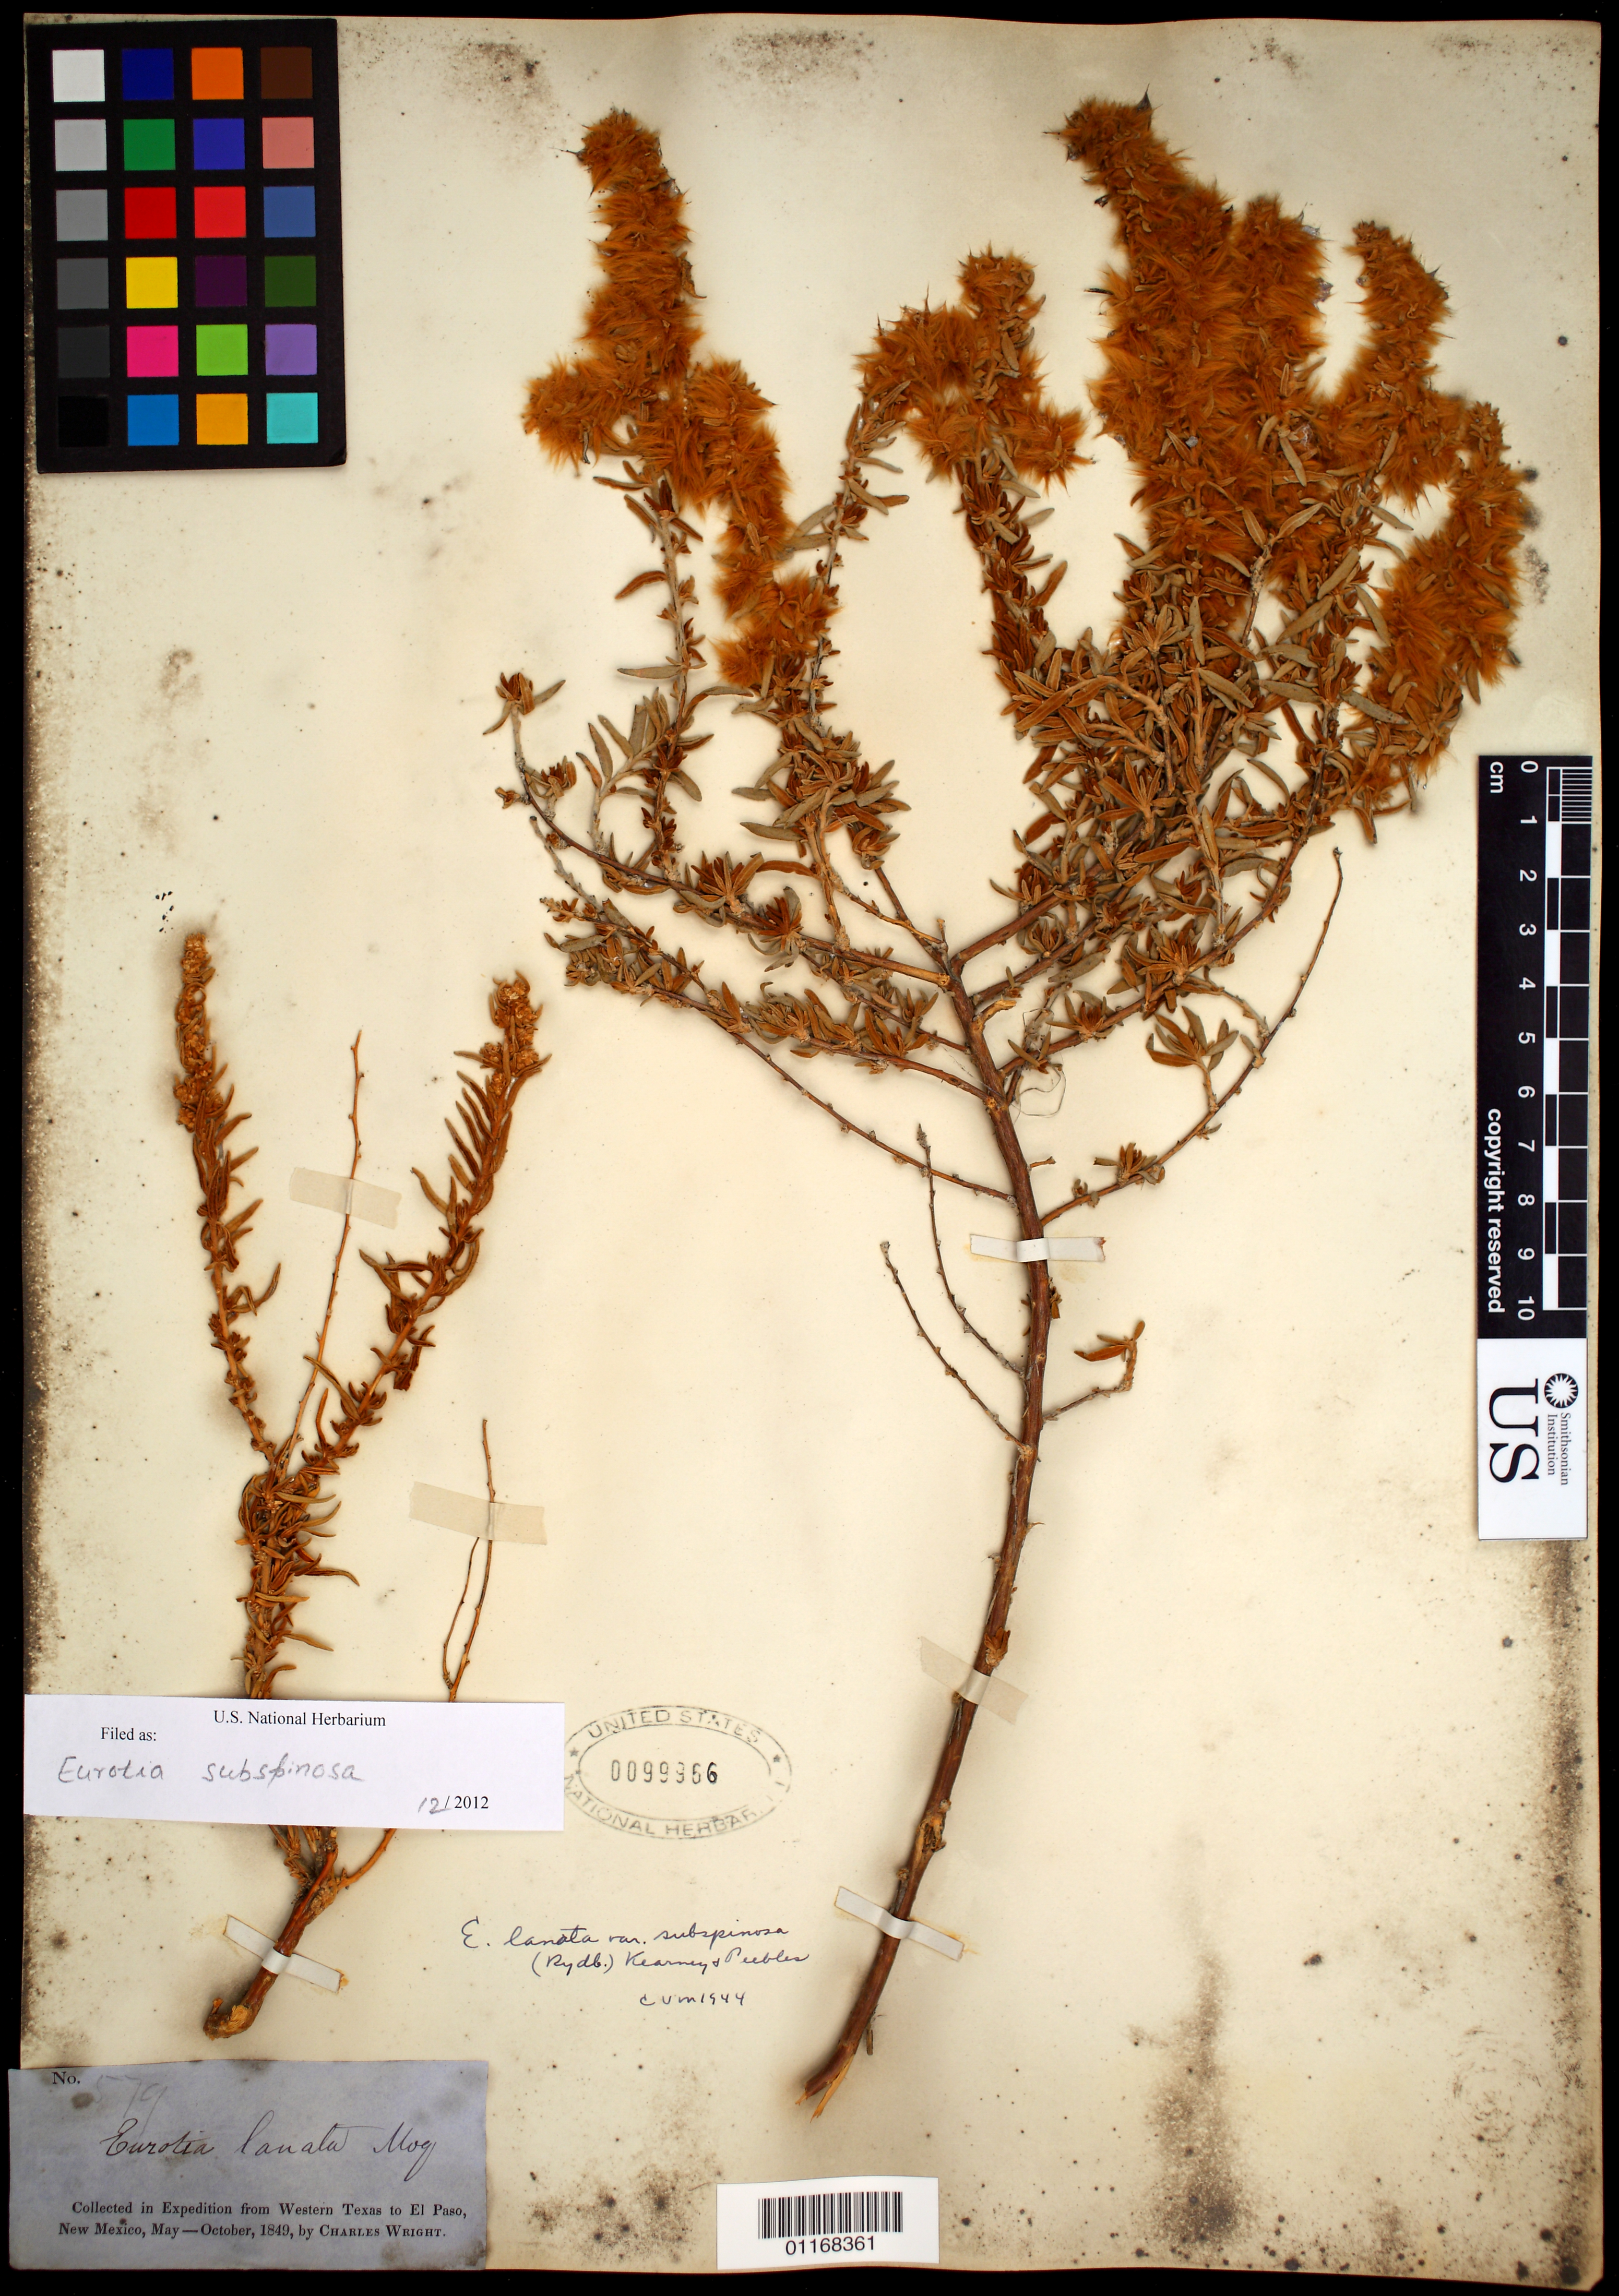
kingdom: Plantae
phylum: Tracheophyta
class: Magnoliopsida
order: Caryophyllales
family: Amaranthaceae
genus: Krascheninnikovia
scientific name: Krascheninnikovia lanata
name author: (Pursh) A. Meeuse & A.Smit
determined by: U.S. National Herbarium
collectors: C. Wright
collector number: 579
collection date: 1849-05/1849-10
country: United States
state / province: New Mexico / Texas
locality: From Western Texas to El Paso, New Mexico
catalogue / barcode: US 99966